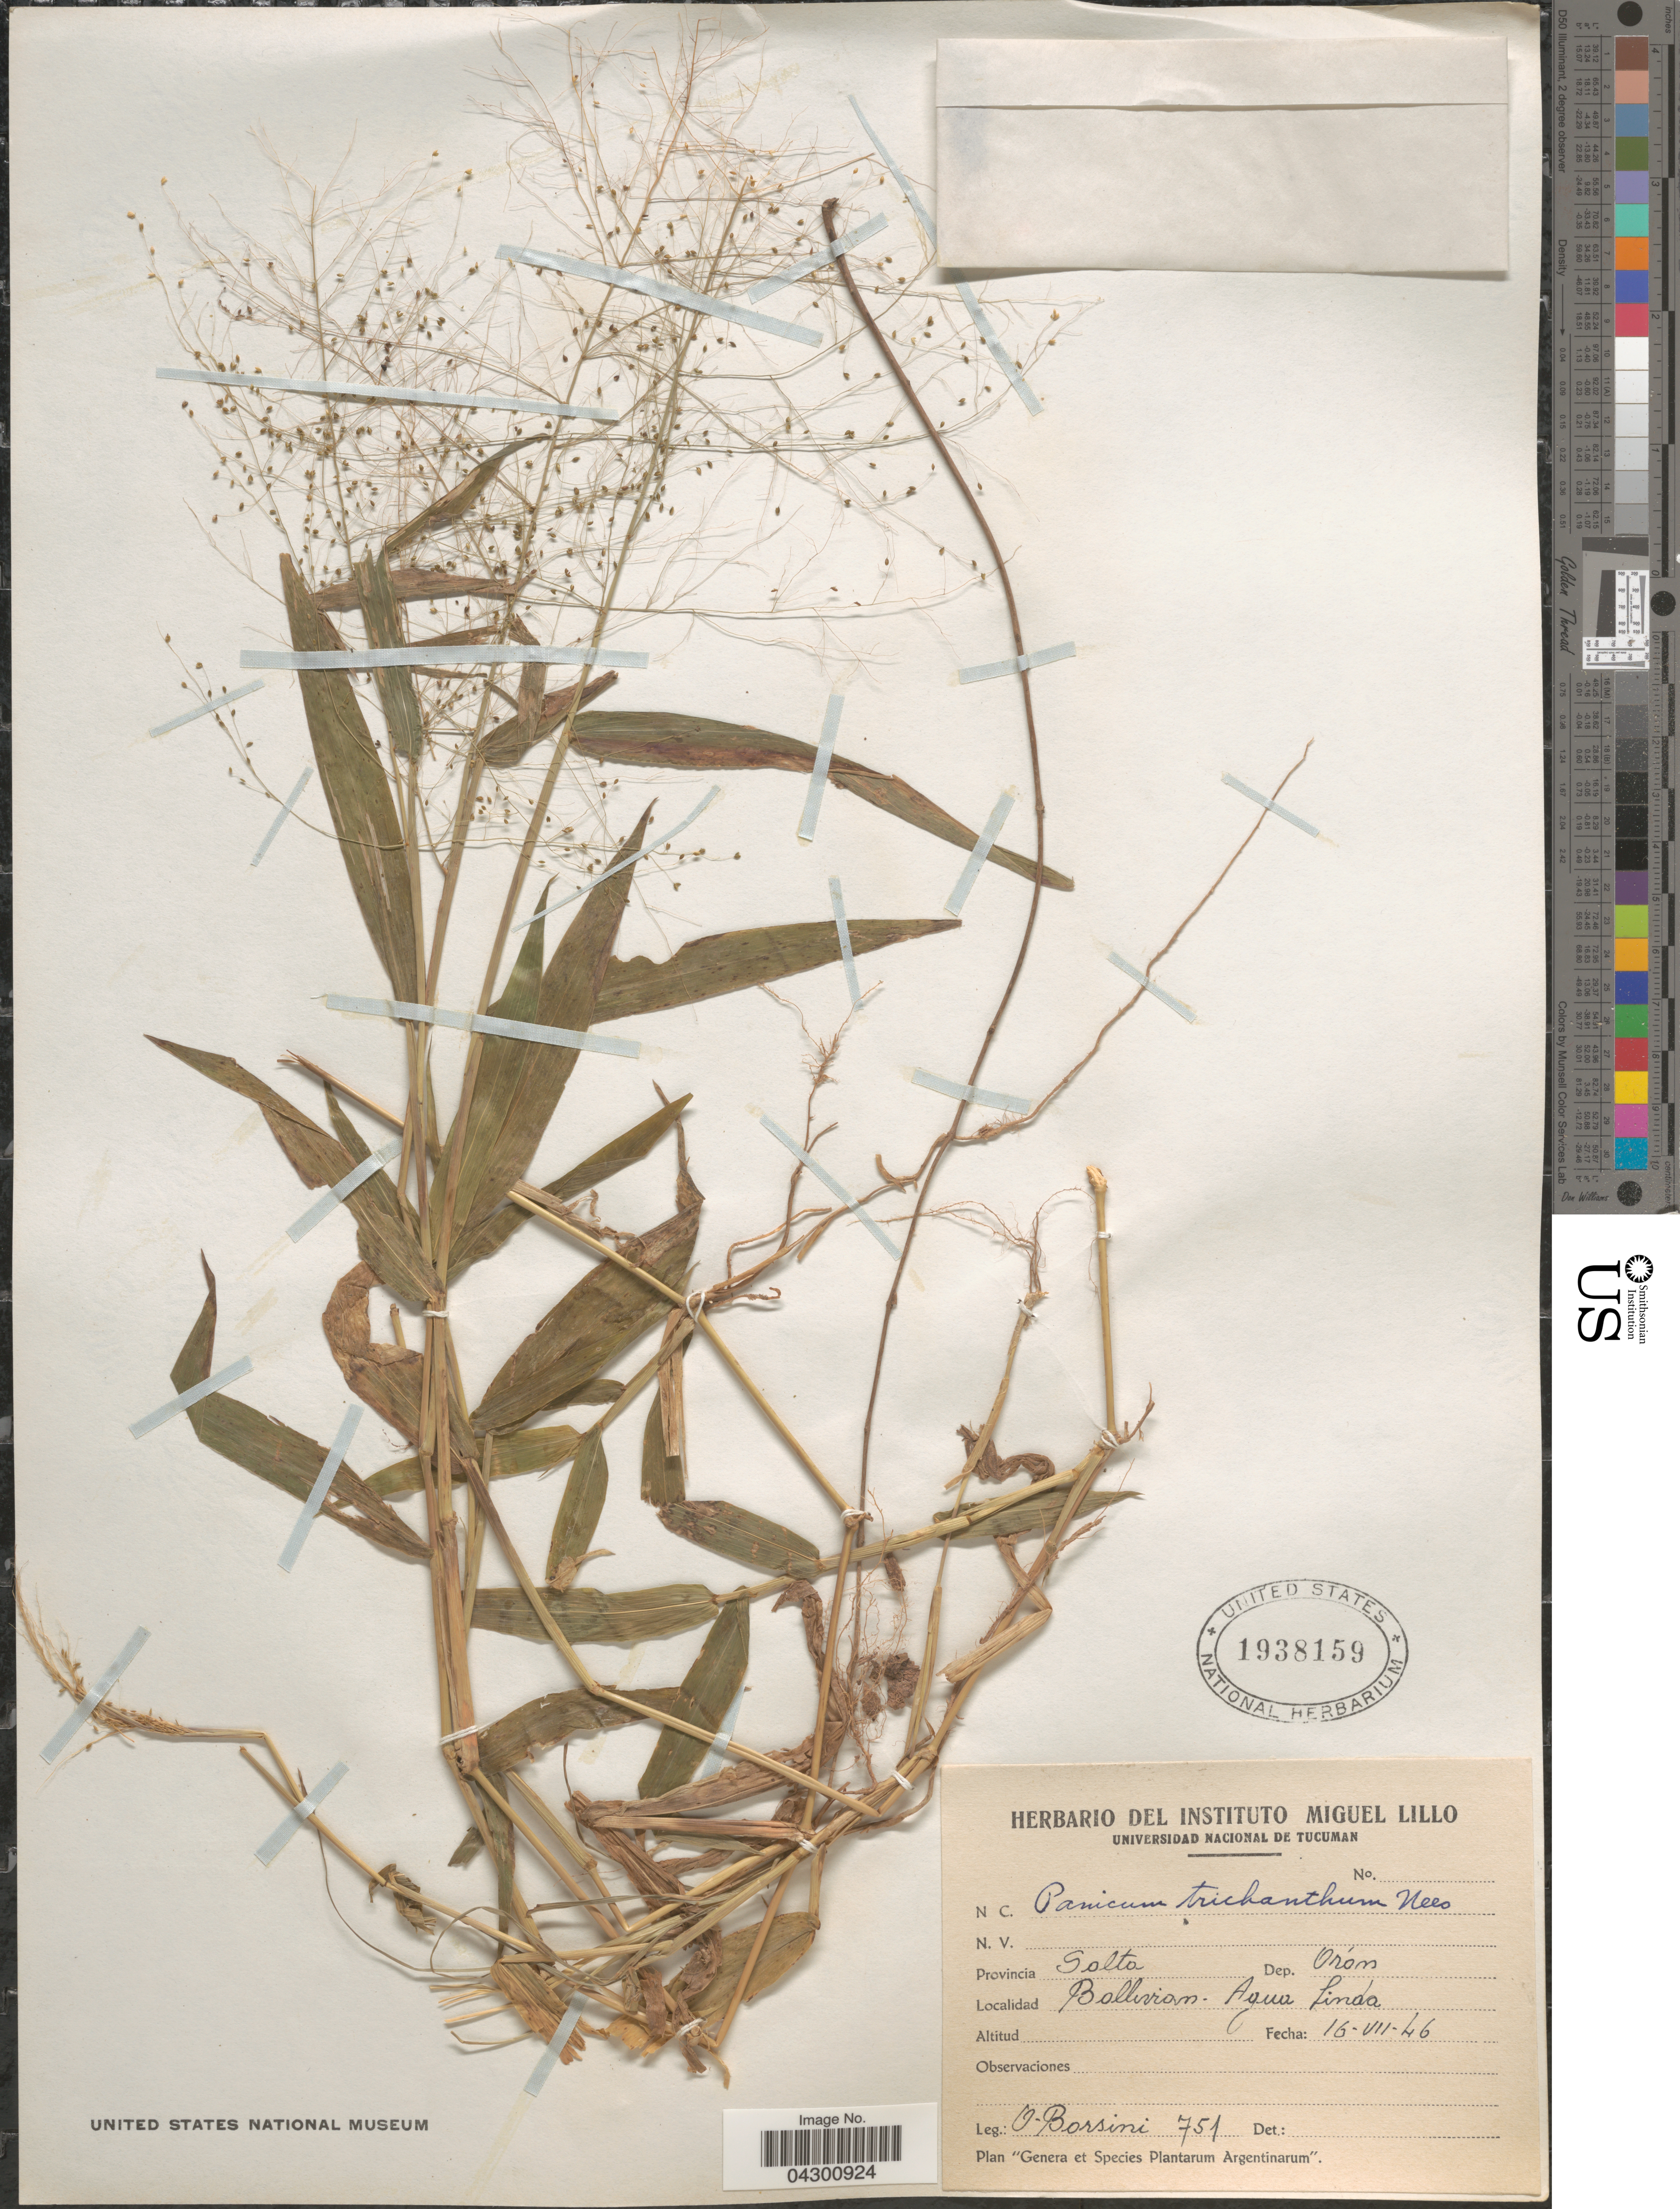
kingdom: Plantae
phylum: Tracheophyta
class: Liliopsida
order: Poales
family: Poaceae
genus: Panicum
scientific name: Panicum trichanthum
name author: Nees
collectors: O. H. Borsini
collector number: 751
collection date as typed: Transcribed d/m/y: 16/7/46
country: Argentina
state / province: Salta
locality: Dept. Orán. Ballivian - Agua Linda.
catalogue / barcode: US 1938159